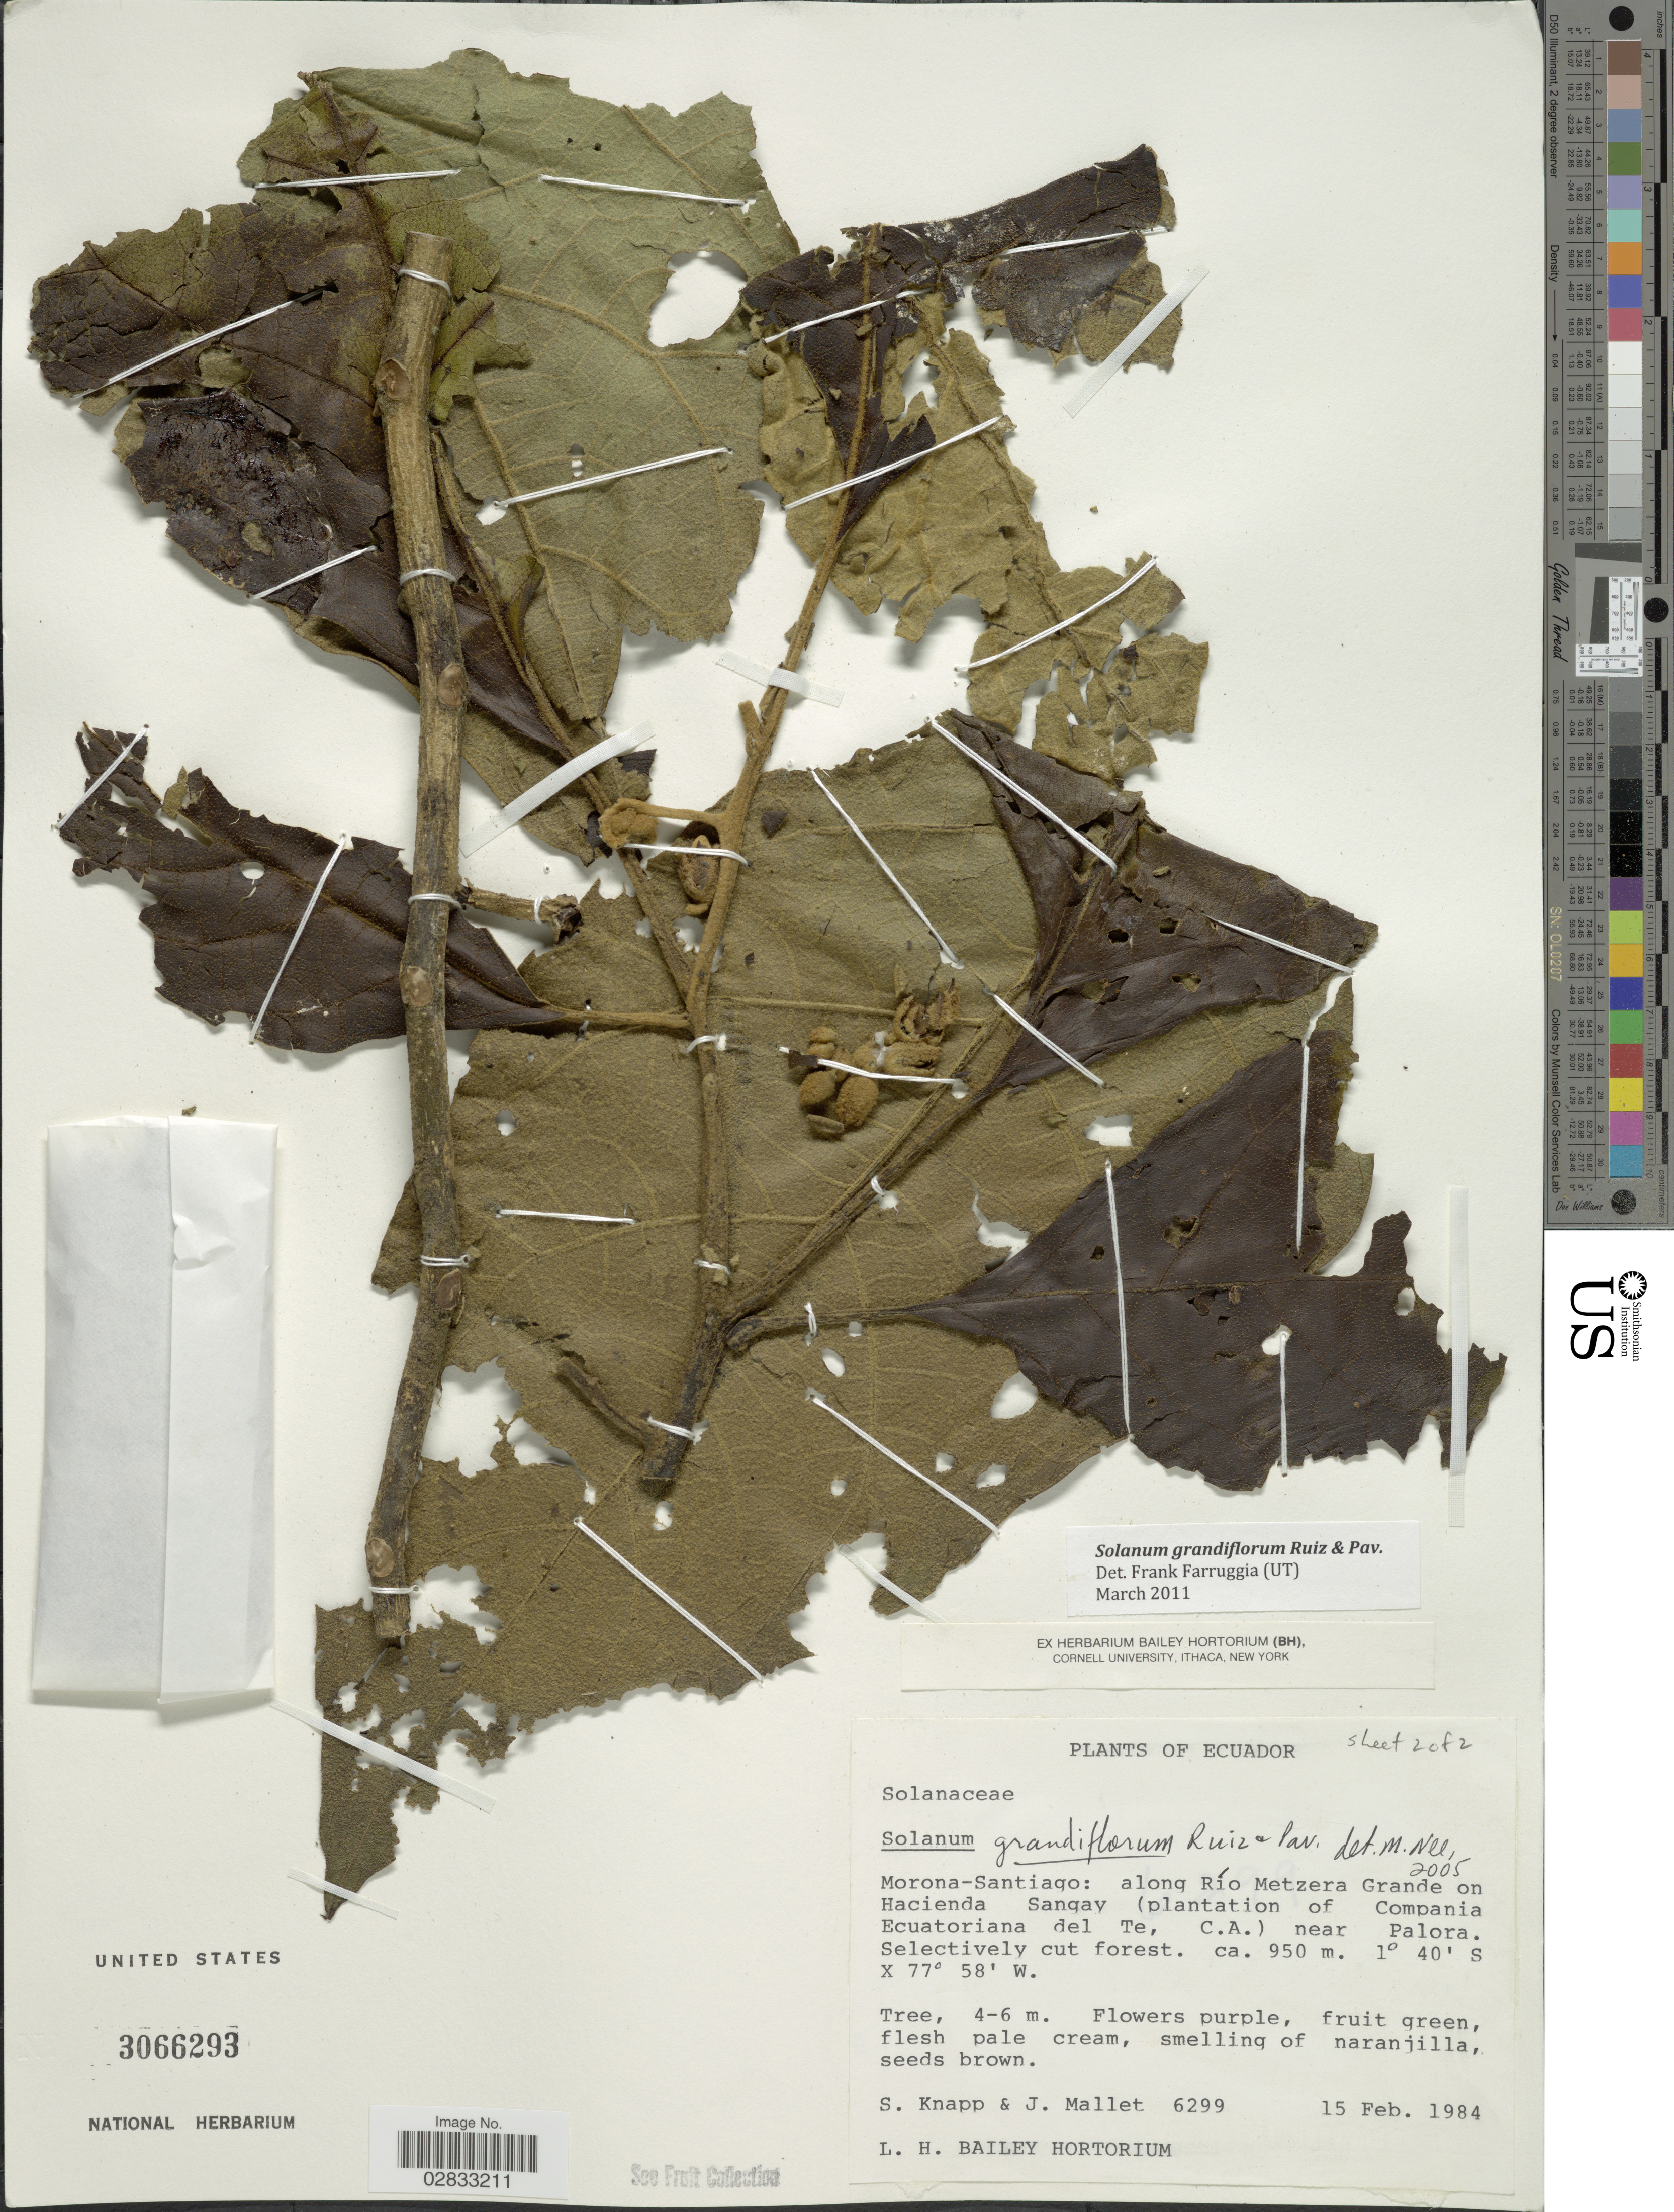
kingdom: Plantae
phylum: Tracheophyta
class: Magnoliopsida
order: Solanales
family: Solanaceae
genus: Solanum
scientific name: Solanum grandiflorum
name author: Ruiz & Pav.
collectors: S. Knapp & J. Mallet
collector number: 6299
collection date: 1984-02-15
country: Ecuador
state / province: Morona-Santiago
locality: Along Río Metzera Grande on Hacienda Sangay (plantation of Compania Ecuatoriana del Te, C. A.) near Palora.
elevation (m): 950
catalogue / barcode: US 3066293